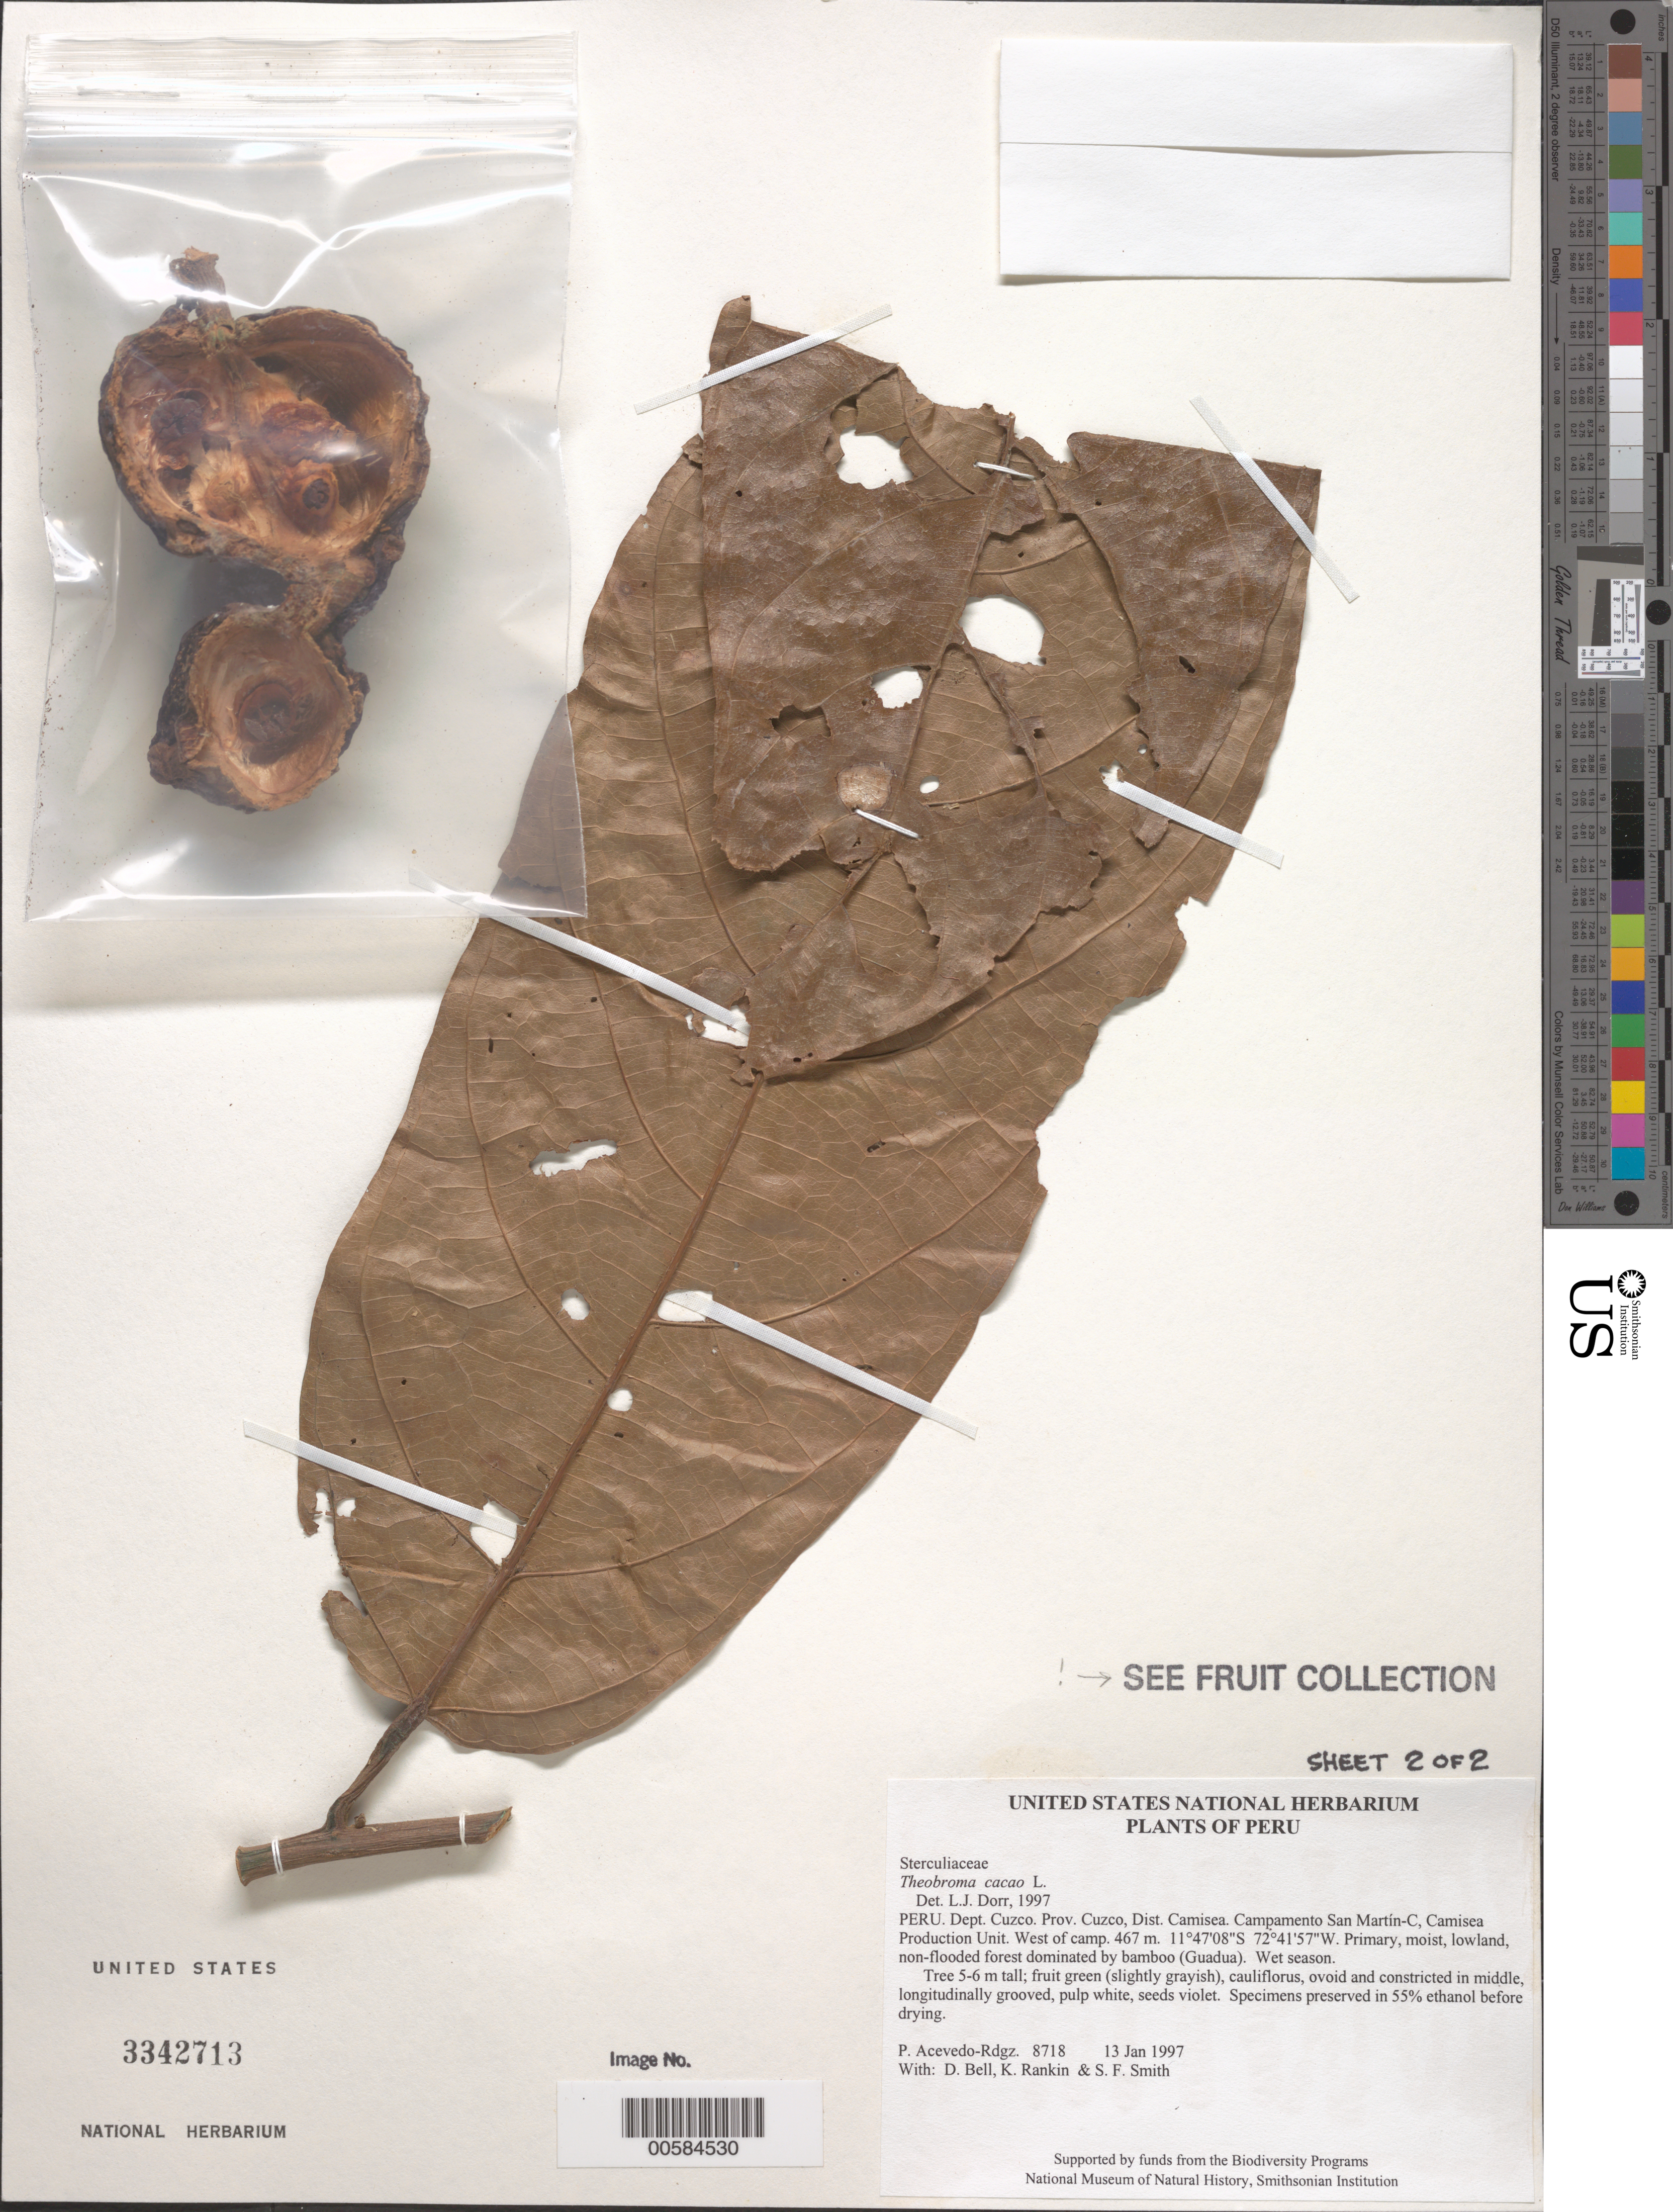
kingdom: Plantae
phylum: Tracheophyta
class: Magnoliopsida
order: Malvales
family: Malvaceae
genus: Theobroma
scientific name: Theobroma cacao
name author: L.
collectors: P. Acevedo-Rodr., D. A. Bell, K. Rankin & S.F. Smith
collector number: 8718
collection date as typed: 13 Jan 1997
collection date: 1997-01-13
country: Peru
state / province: Cusco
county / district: Cusco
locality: Dist. Camisea. Campamento San Martín-C, Camisea Production Unit. W of camp.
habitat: Primary, moist, lowland, non-flooded forest dominated by bamboo (Guadua).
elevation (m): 467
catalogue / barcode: US 3342713